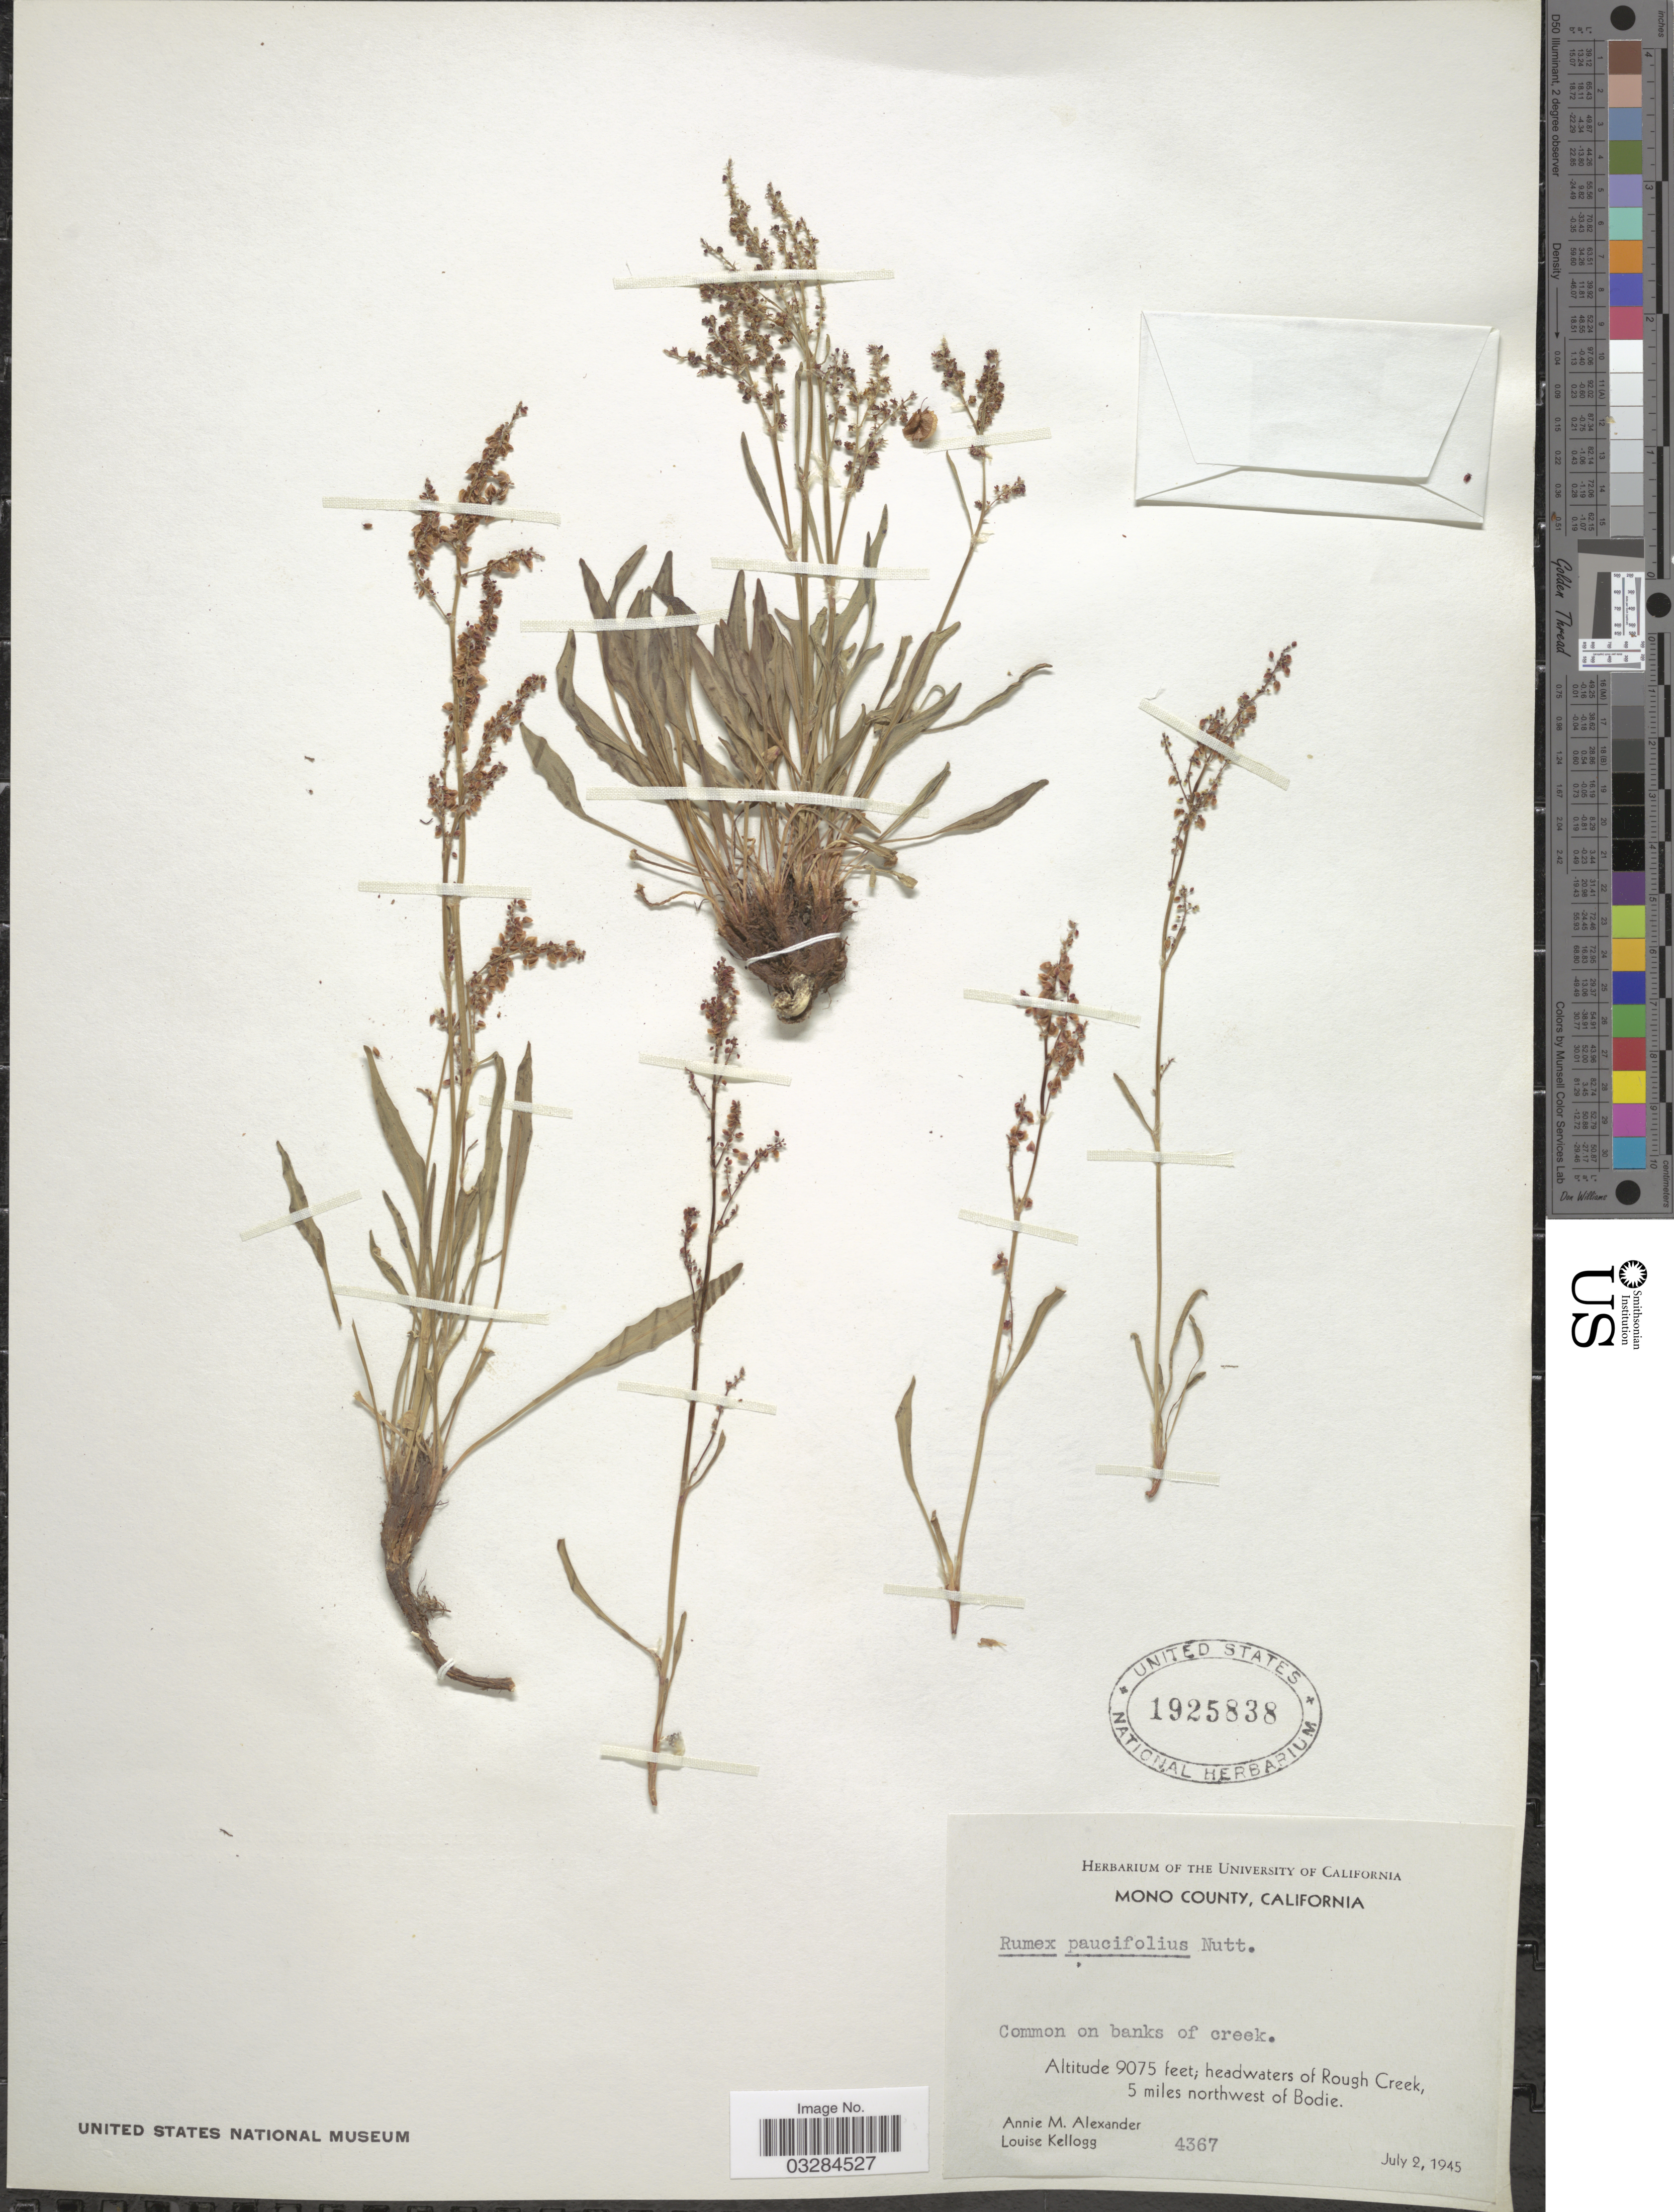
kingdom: Plantae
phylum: Tracheophyta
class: Magnoliopsida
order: Caryophyllales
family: Polygonaceae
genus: Rumex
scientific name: Rumex paucifolius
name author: Nutt.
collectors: A. M. Alexander & L. Kellogg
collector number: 4367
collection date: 1945-07-02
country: United States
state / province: California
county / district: Mono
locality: Mono County, headwaters of Rough Creek, 5 miles northwest of Bodie.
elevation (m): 2766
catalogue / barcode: US 1925838